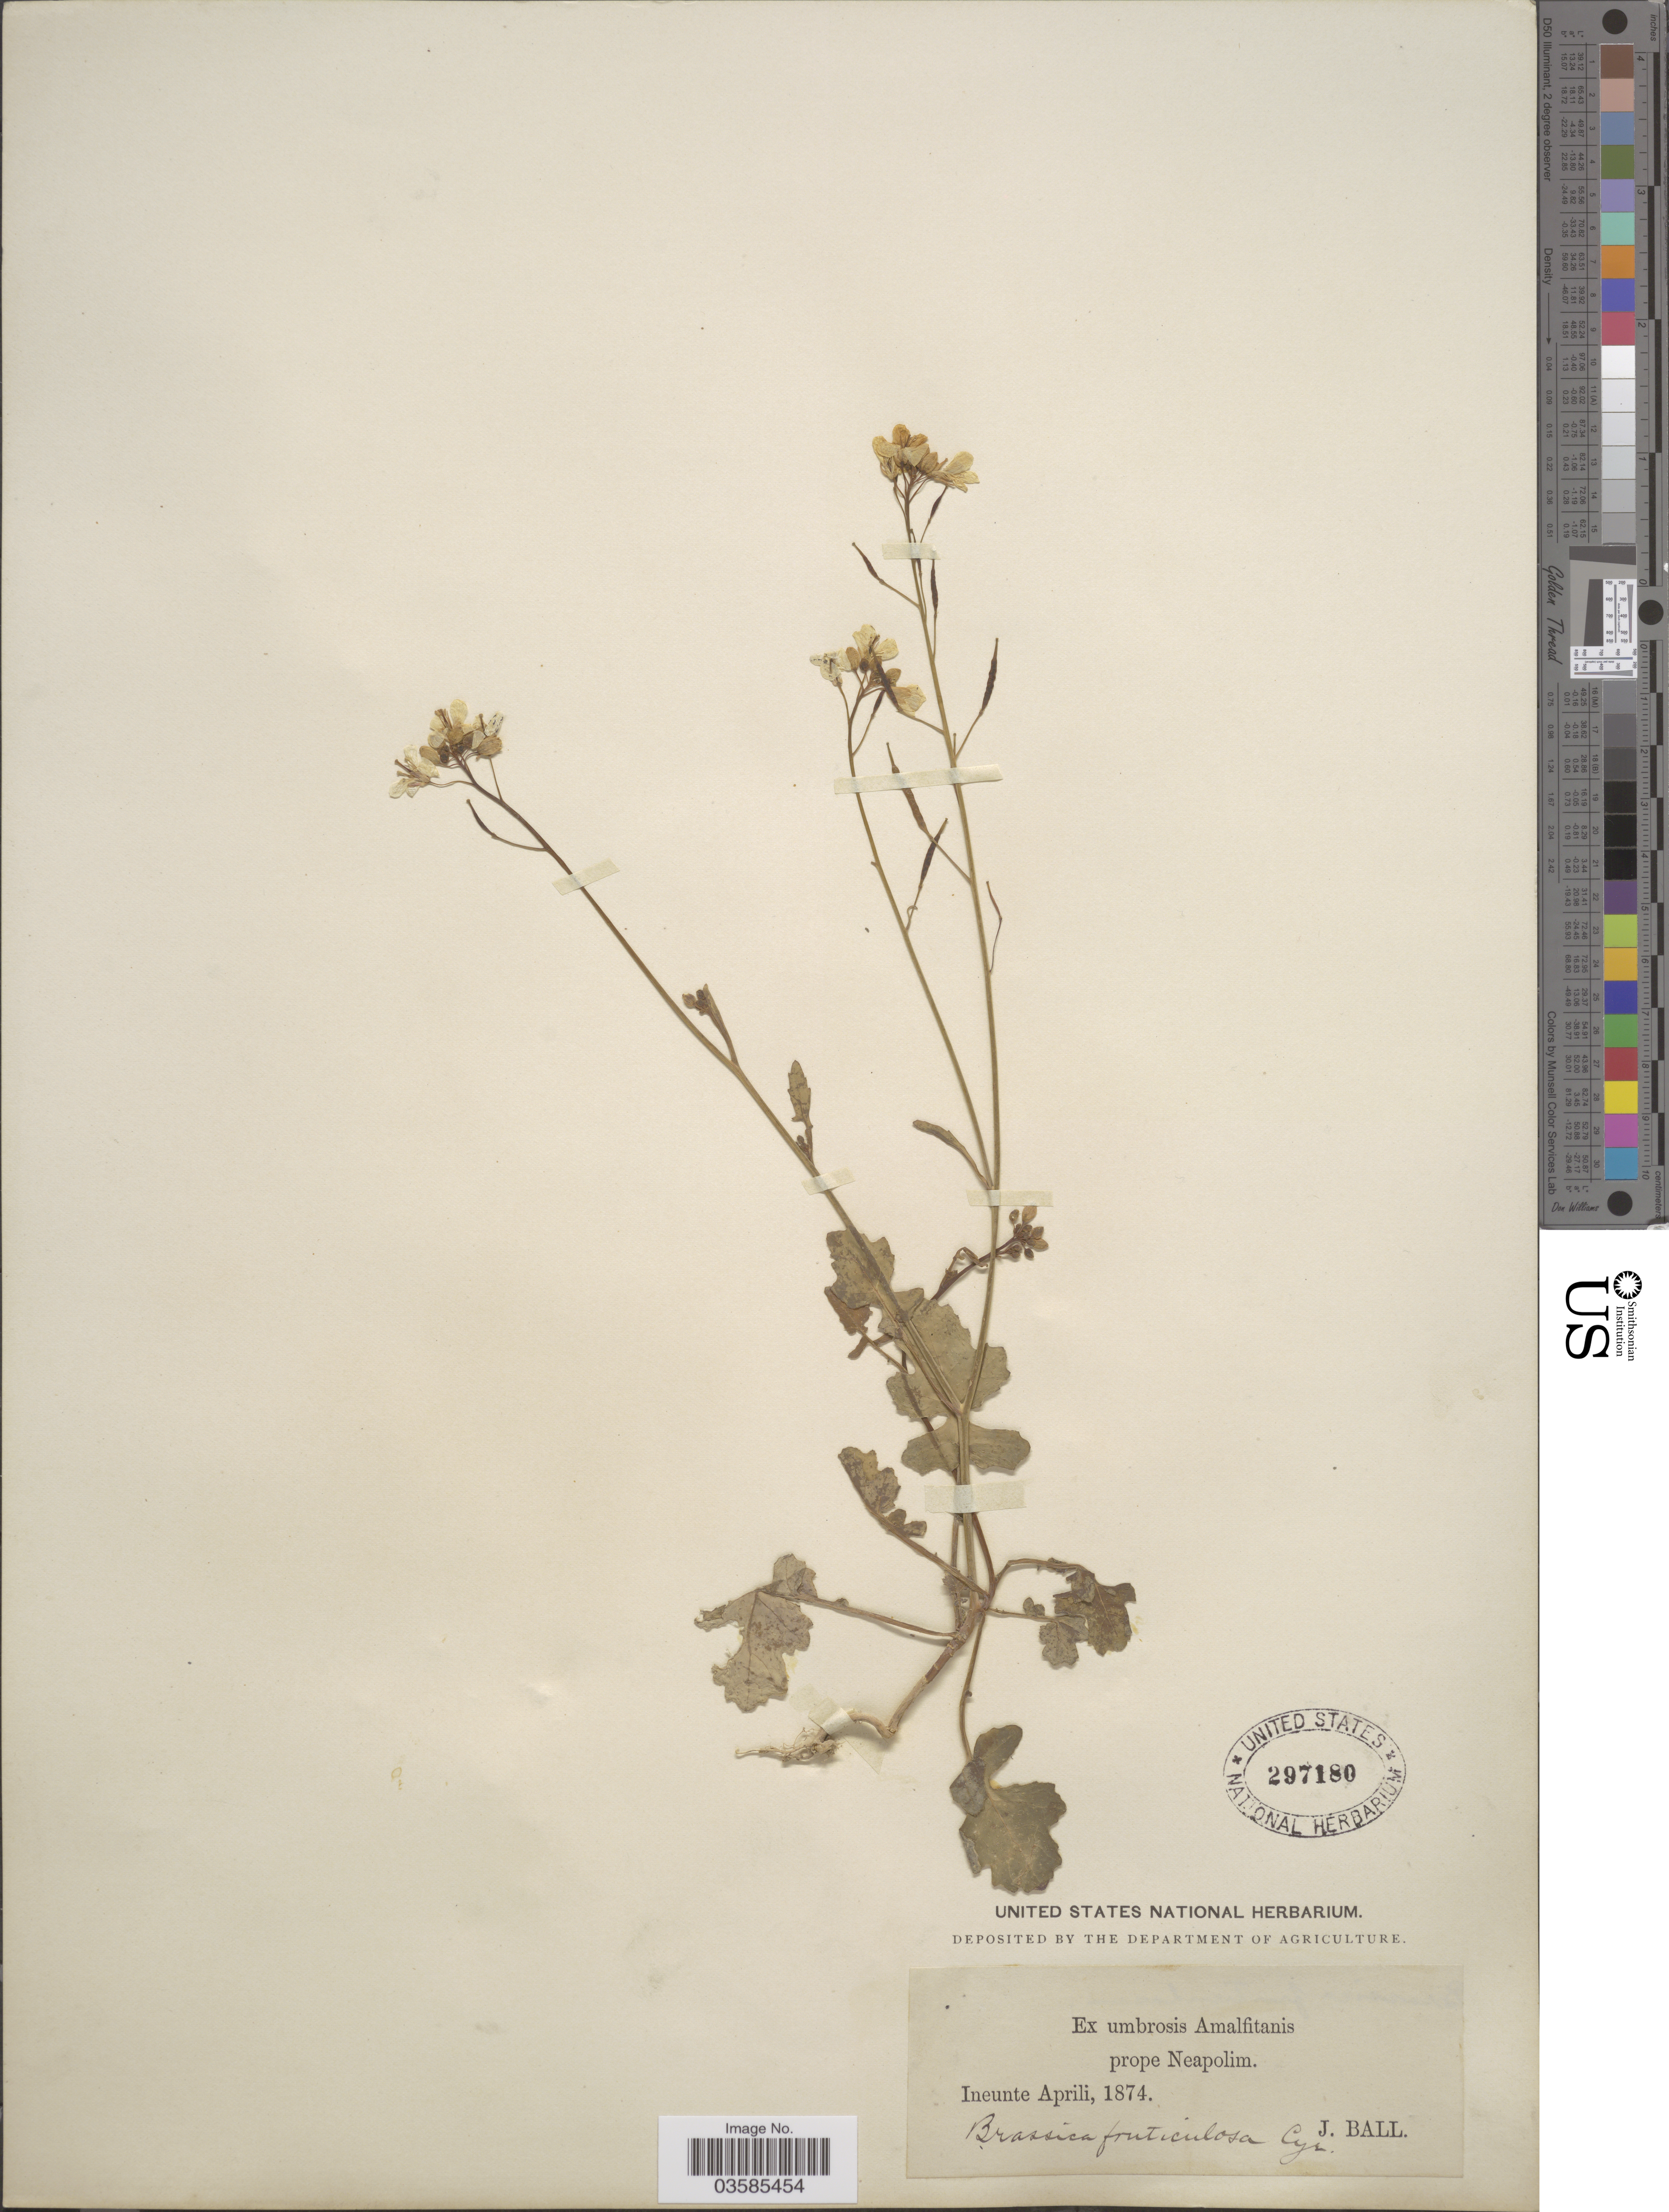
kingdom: Plantae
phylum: Tracheophyta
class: Magnoliopsida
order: Brassicales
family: Brassicaceae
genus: Brassica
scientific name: Brassica fruticulosa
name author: Cirillo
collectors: J. Ball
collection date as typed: Ineunte Aprili, 1874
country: Italy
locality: Ex umbrosis Amalfitanis prope Neapolim.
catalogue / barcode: US 297180